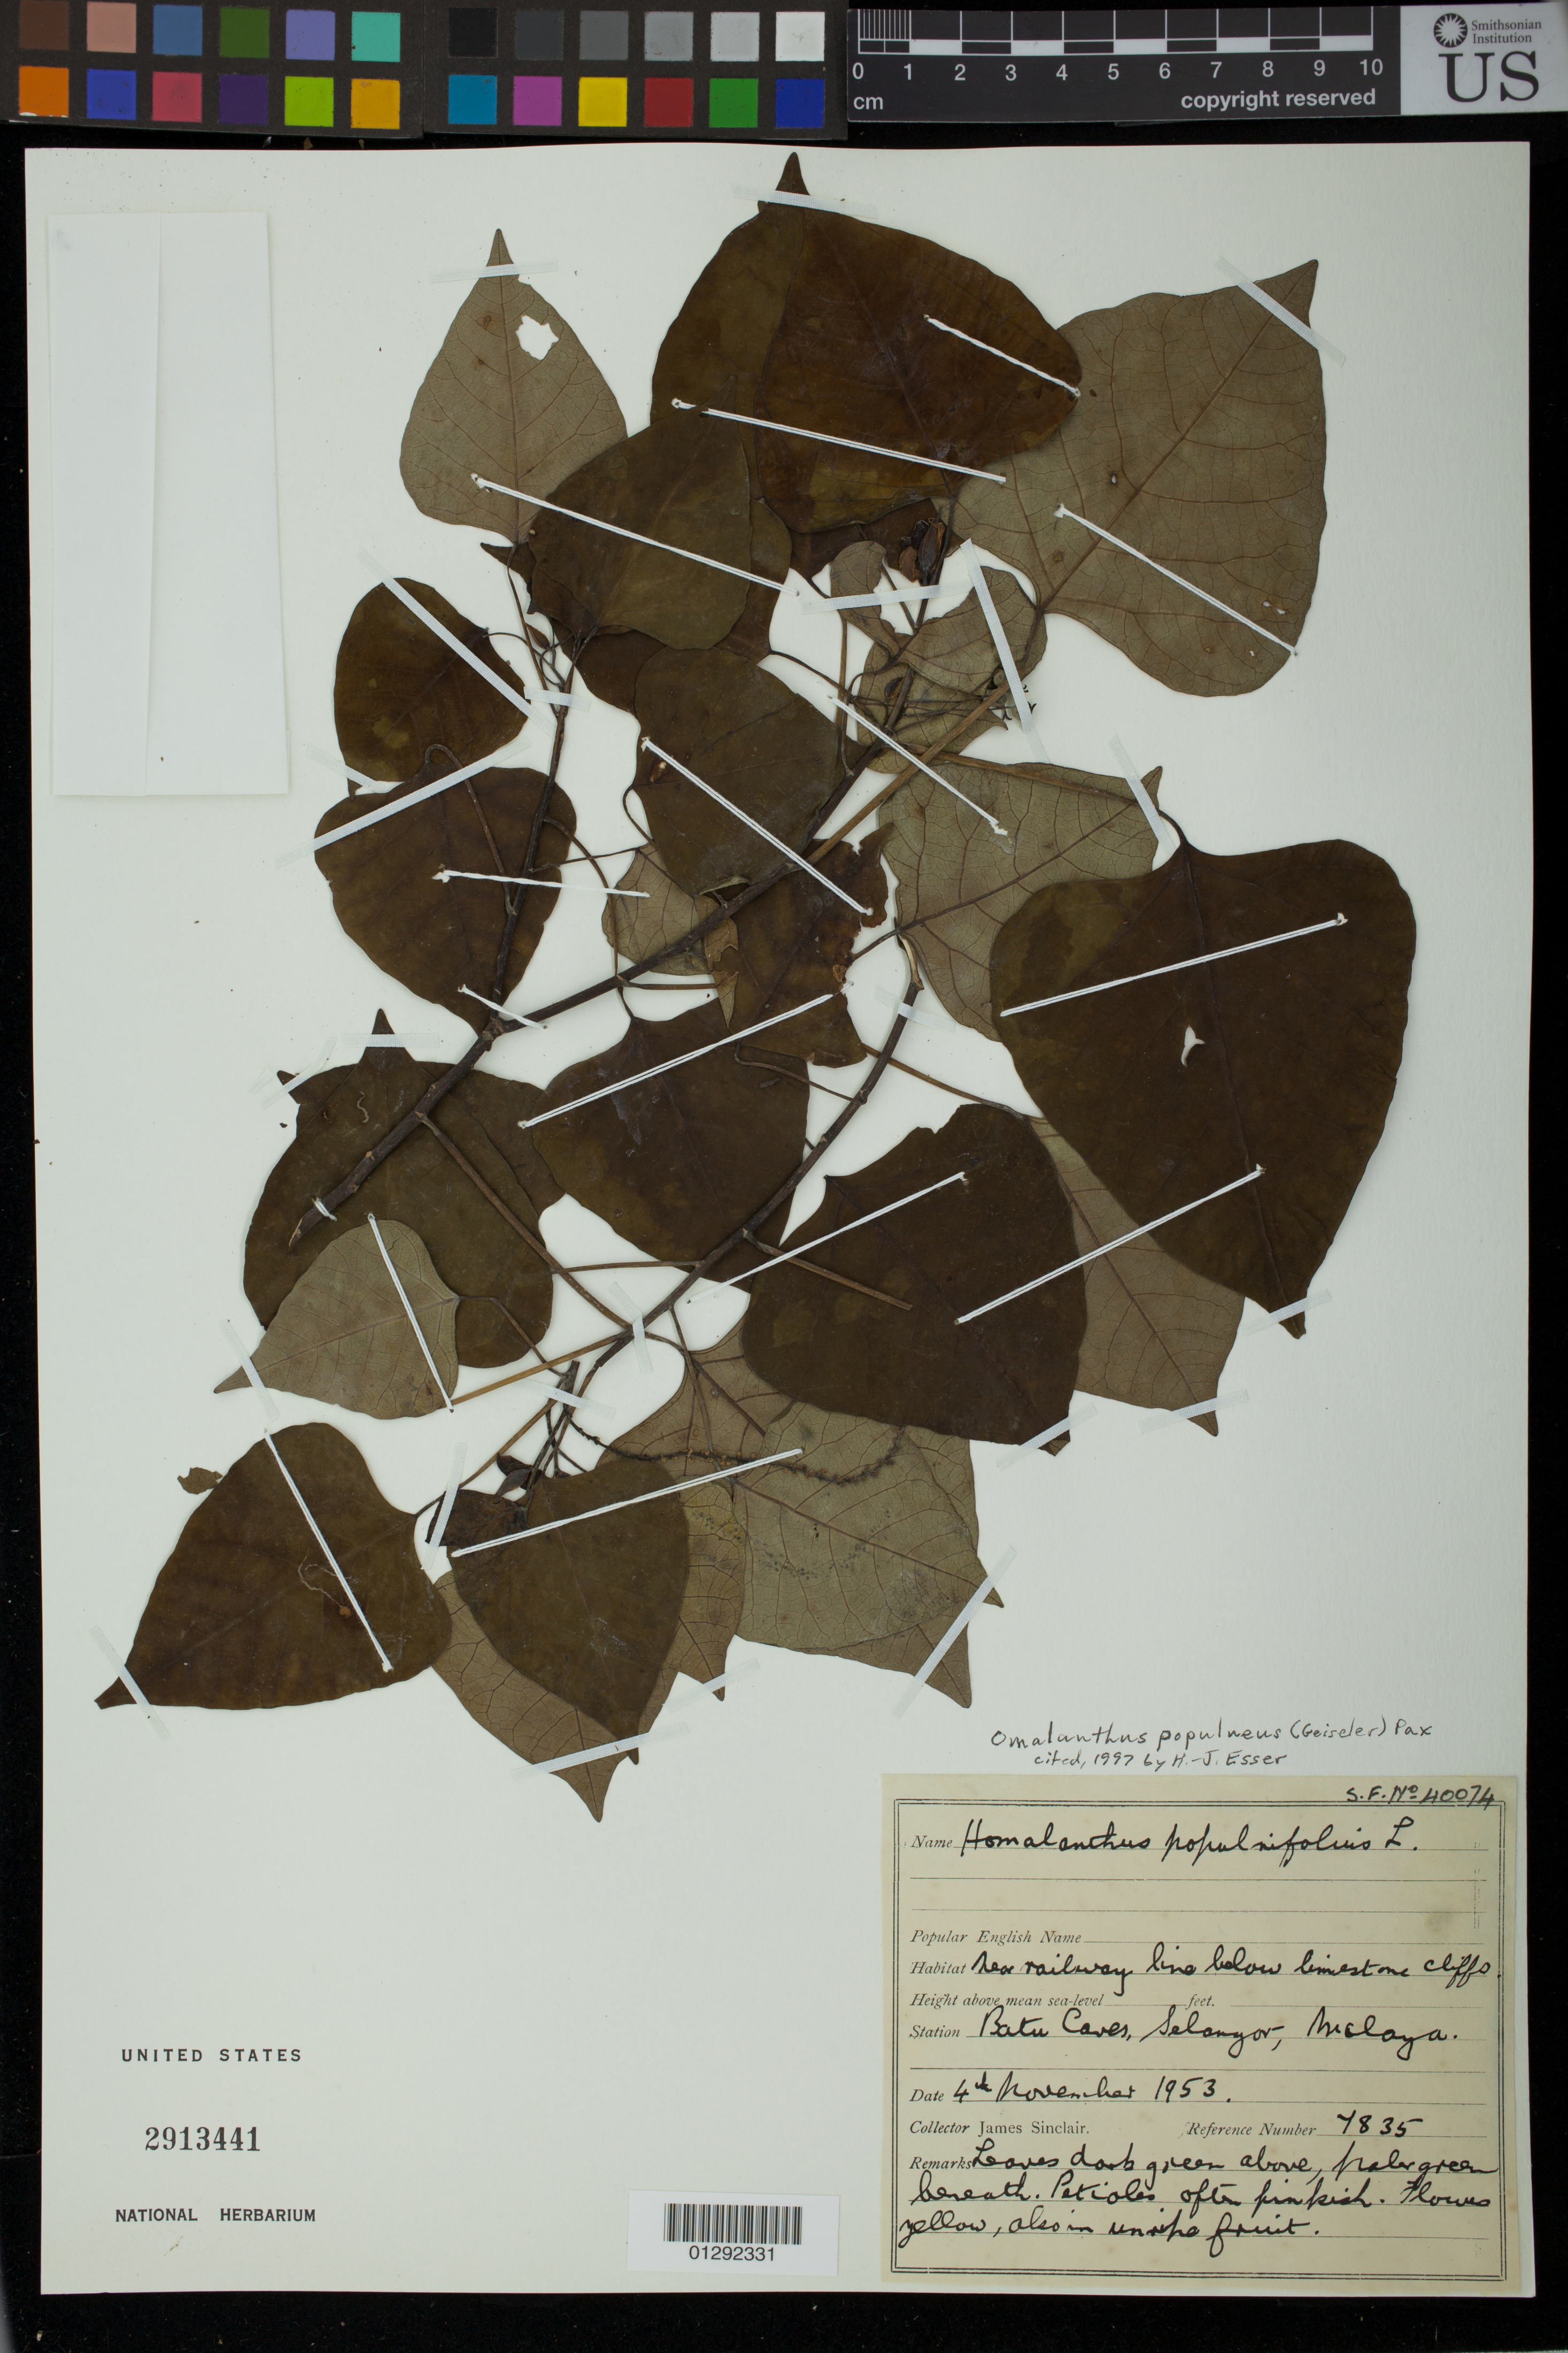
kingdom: Plantae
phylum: Tracheophyta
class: Magnoliopsida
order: Malpighiales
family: Euphorbiaceae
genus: Homalanthus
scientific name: Homalanthus populneus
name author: (Geiseler) Kuntze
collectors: J. Sinclair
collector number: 7835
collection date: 1953-11-04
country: Malaysia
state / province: Selangor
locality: Batu Caves,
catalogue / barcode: US 2913441